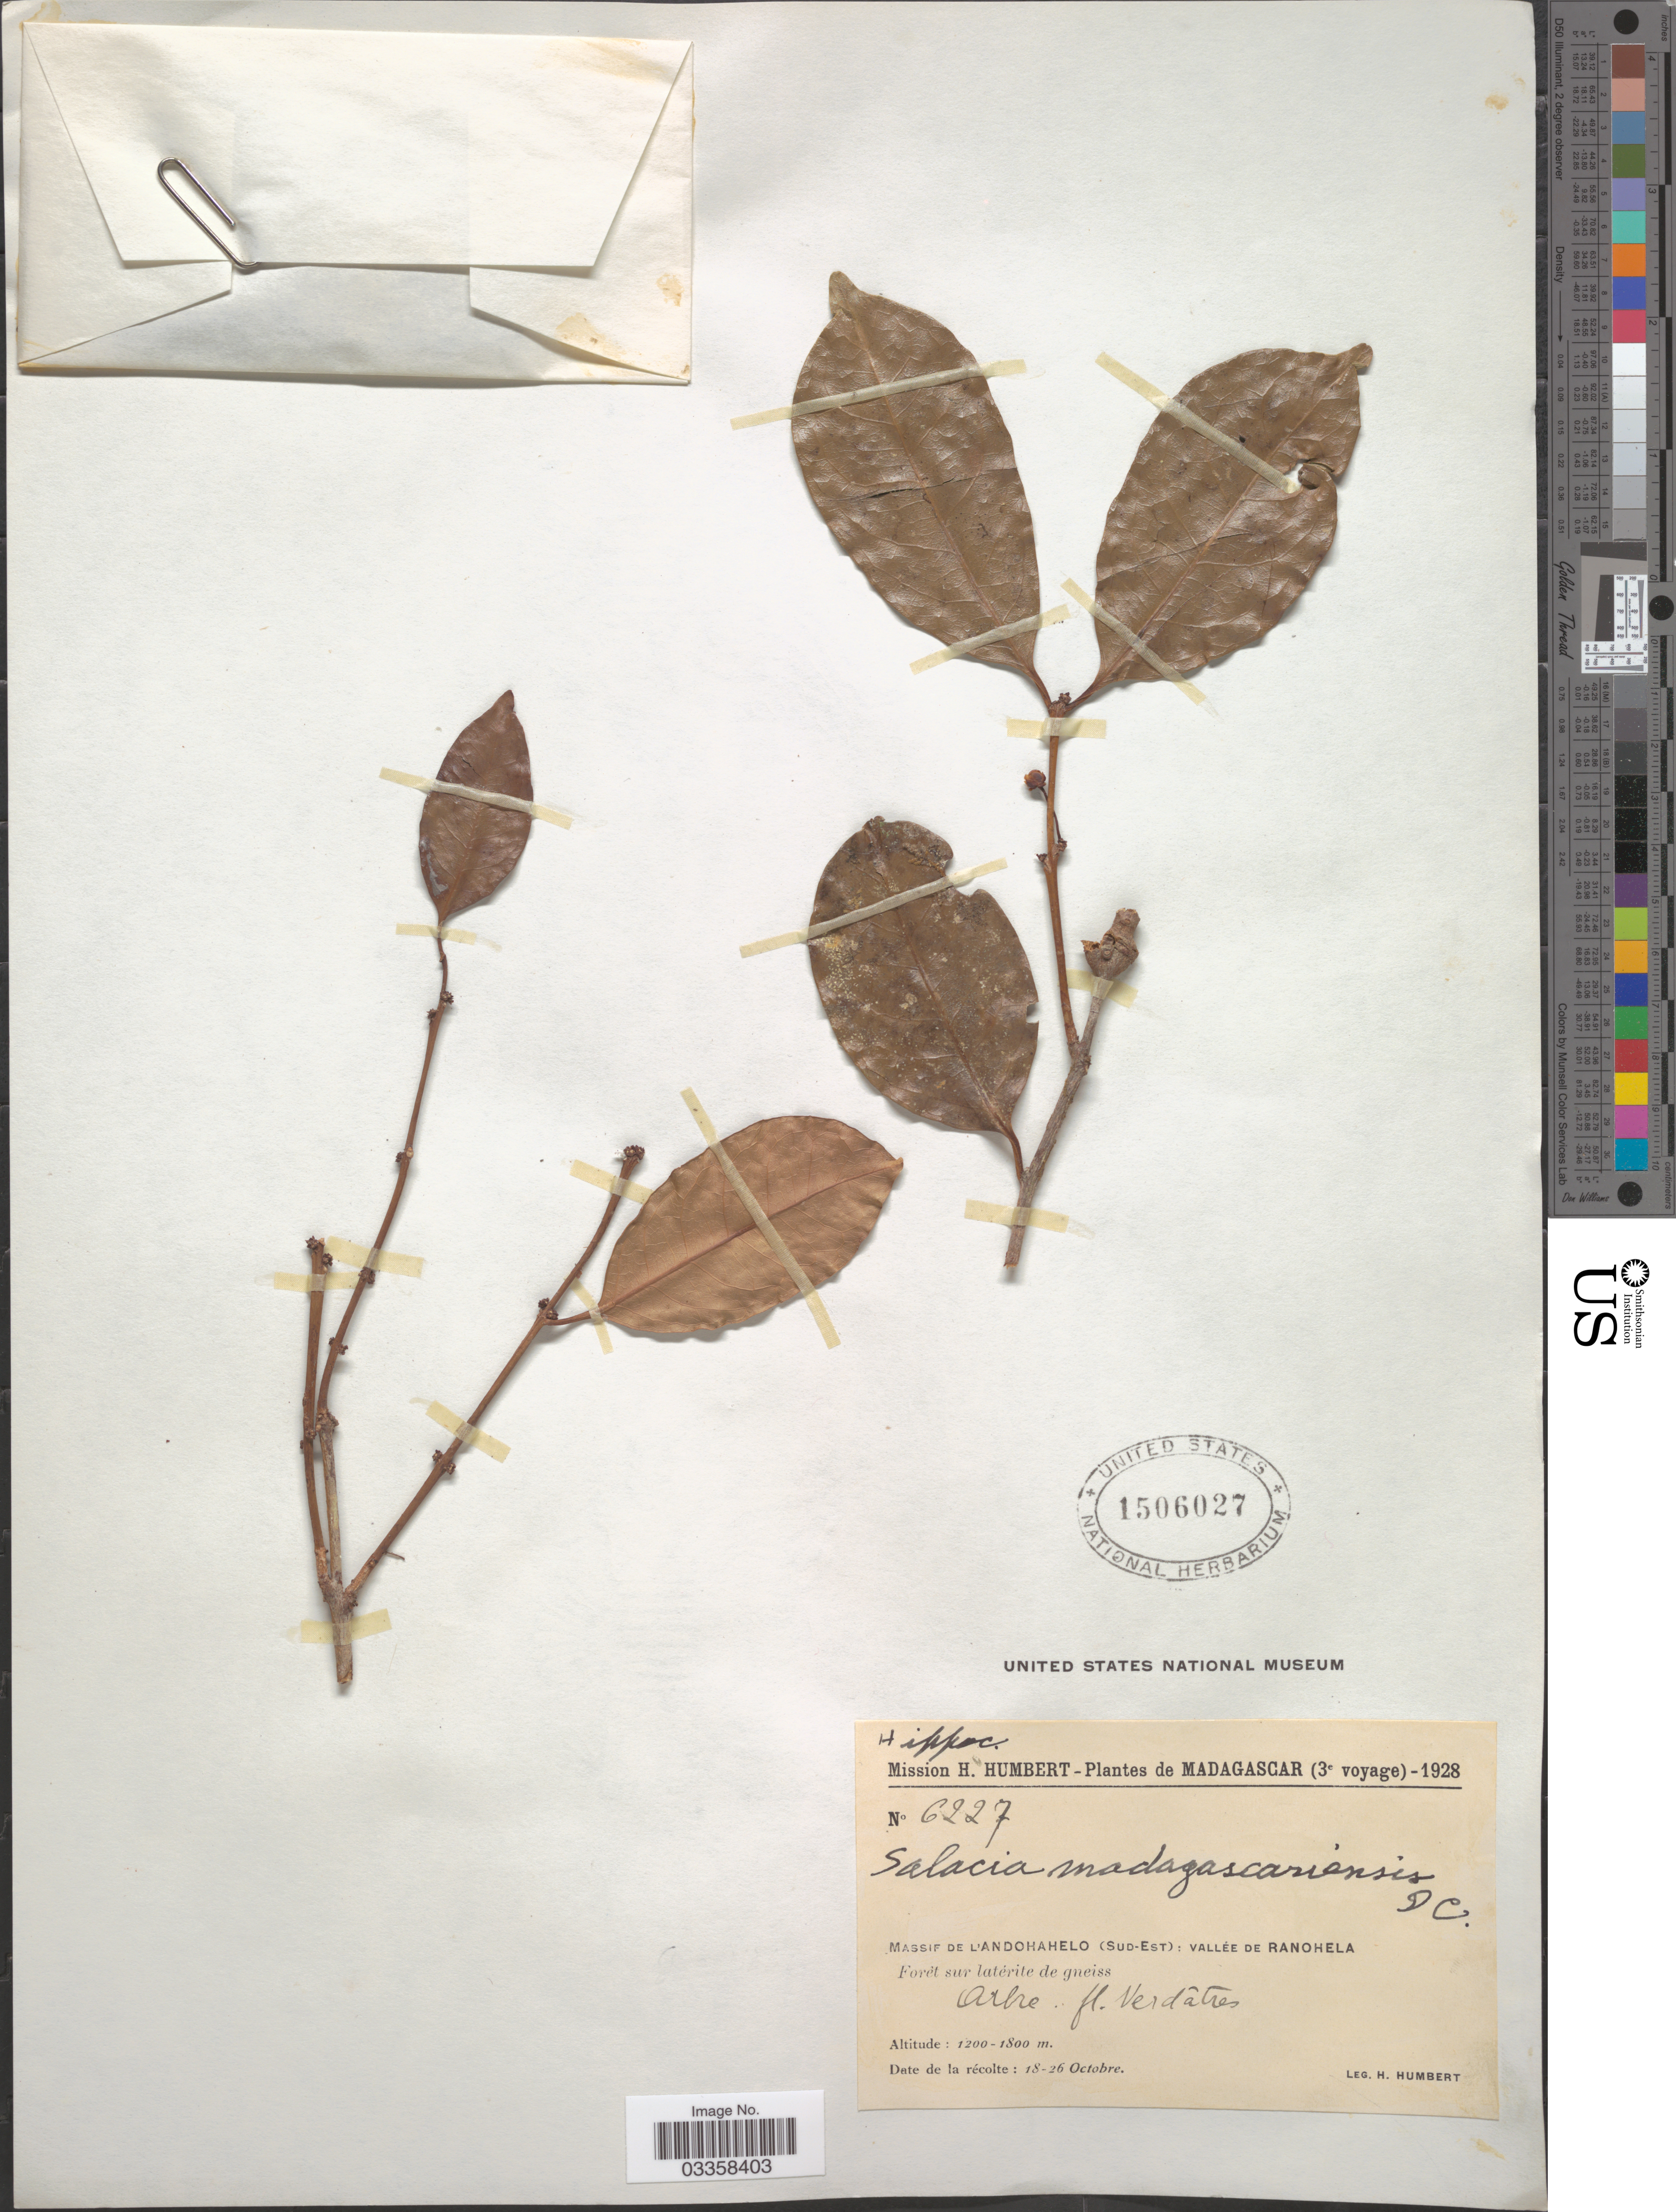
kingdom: Plantae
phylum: Tracheophyta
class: Magnoliopsida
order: Celastrales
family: Celastraceae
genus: Salacia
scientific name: Salacia madagascariensis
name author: (Lam.) DC.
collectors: H. Humbert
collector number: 6227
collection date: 1928-10-18/1928-10-26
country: Madagascar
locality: Massif de l'Andohahelo (Sud-Est): vallée de Ranohela.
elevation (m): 1200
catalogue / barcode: US 1506027